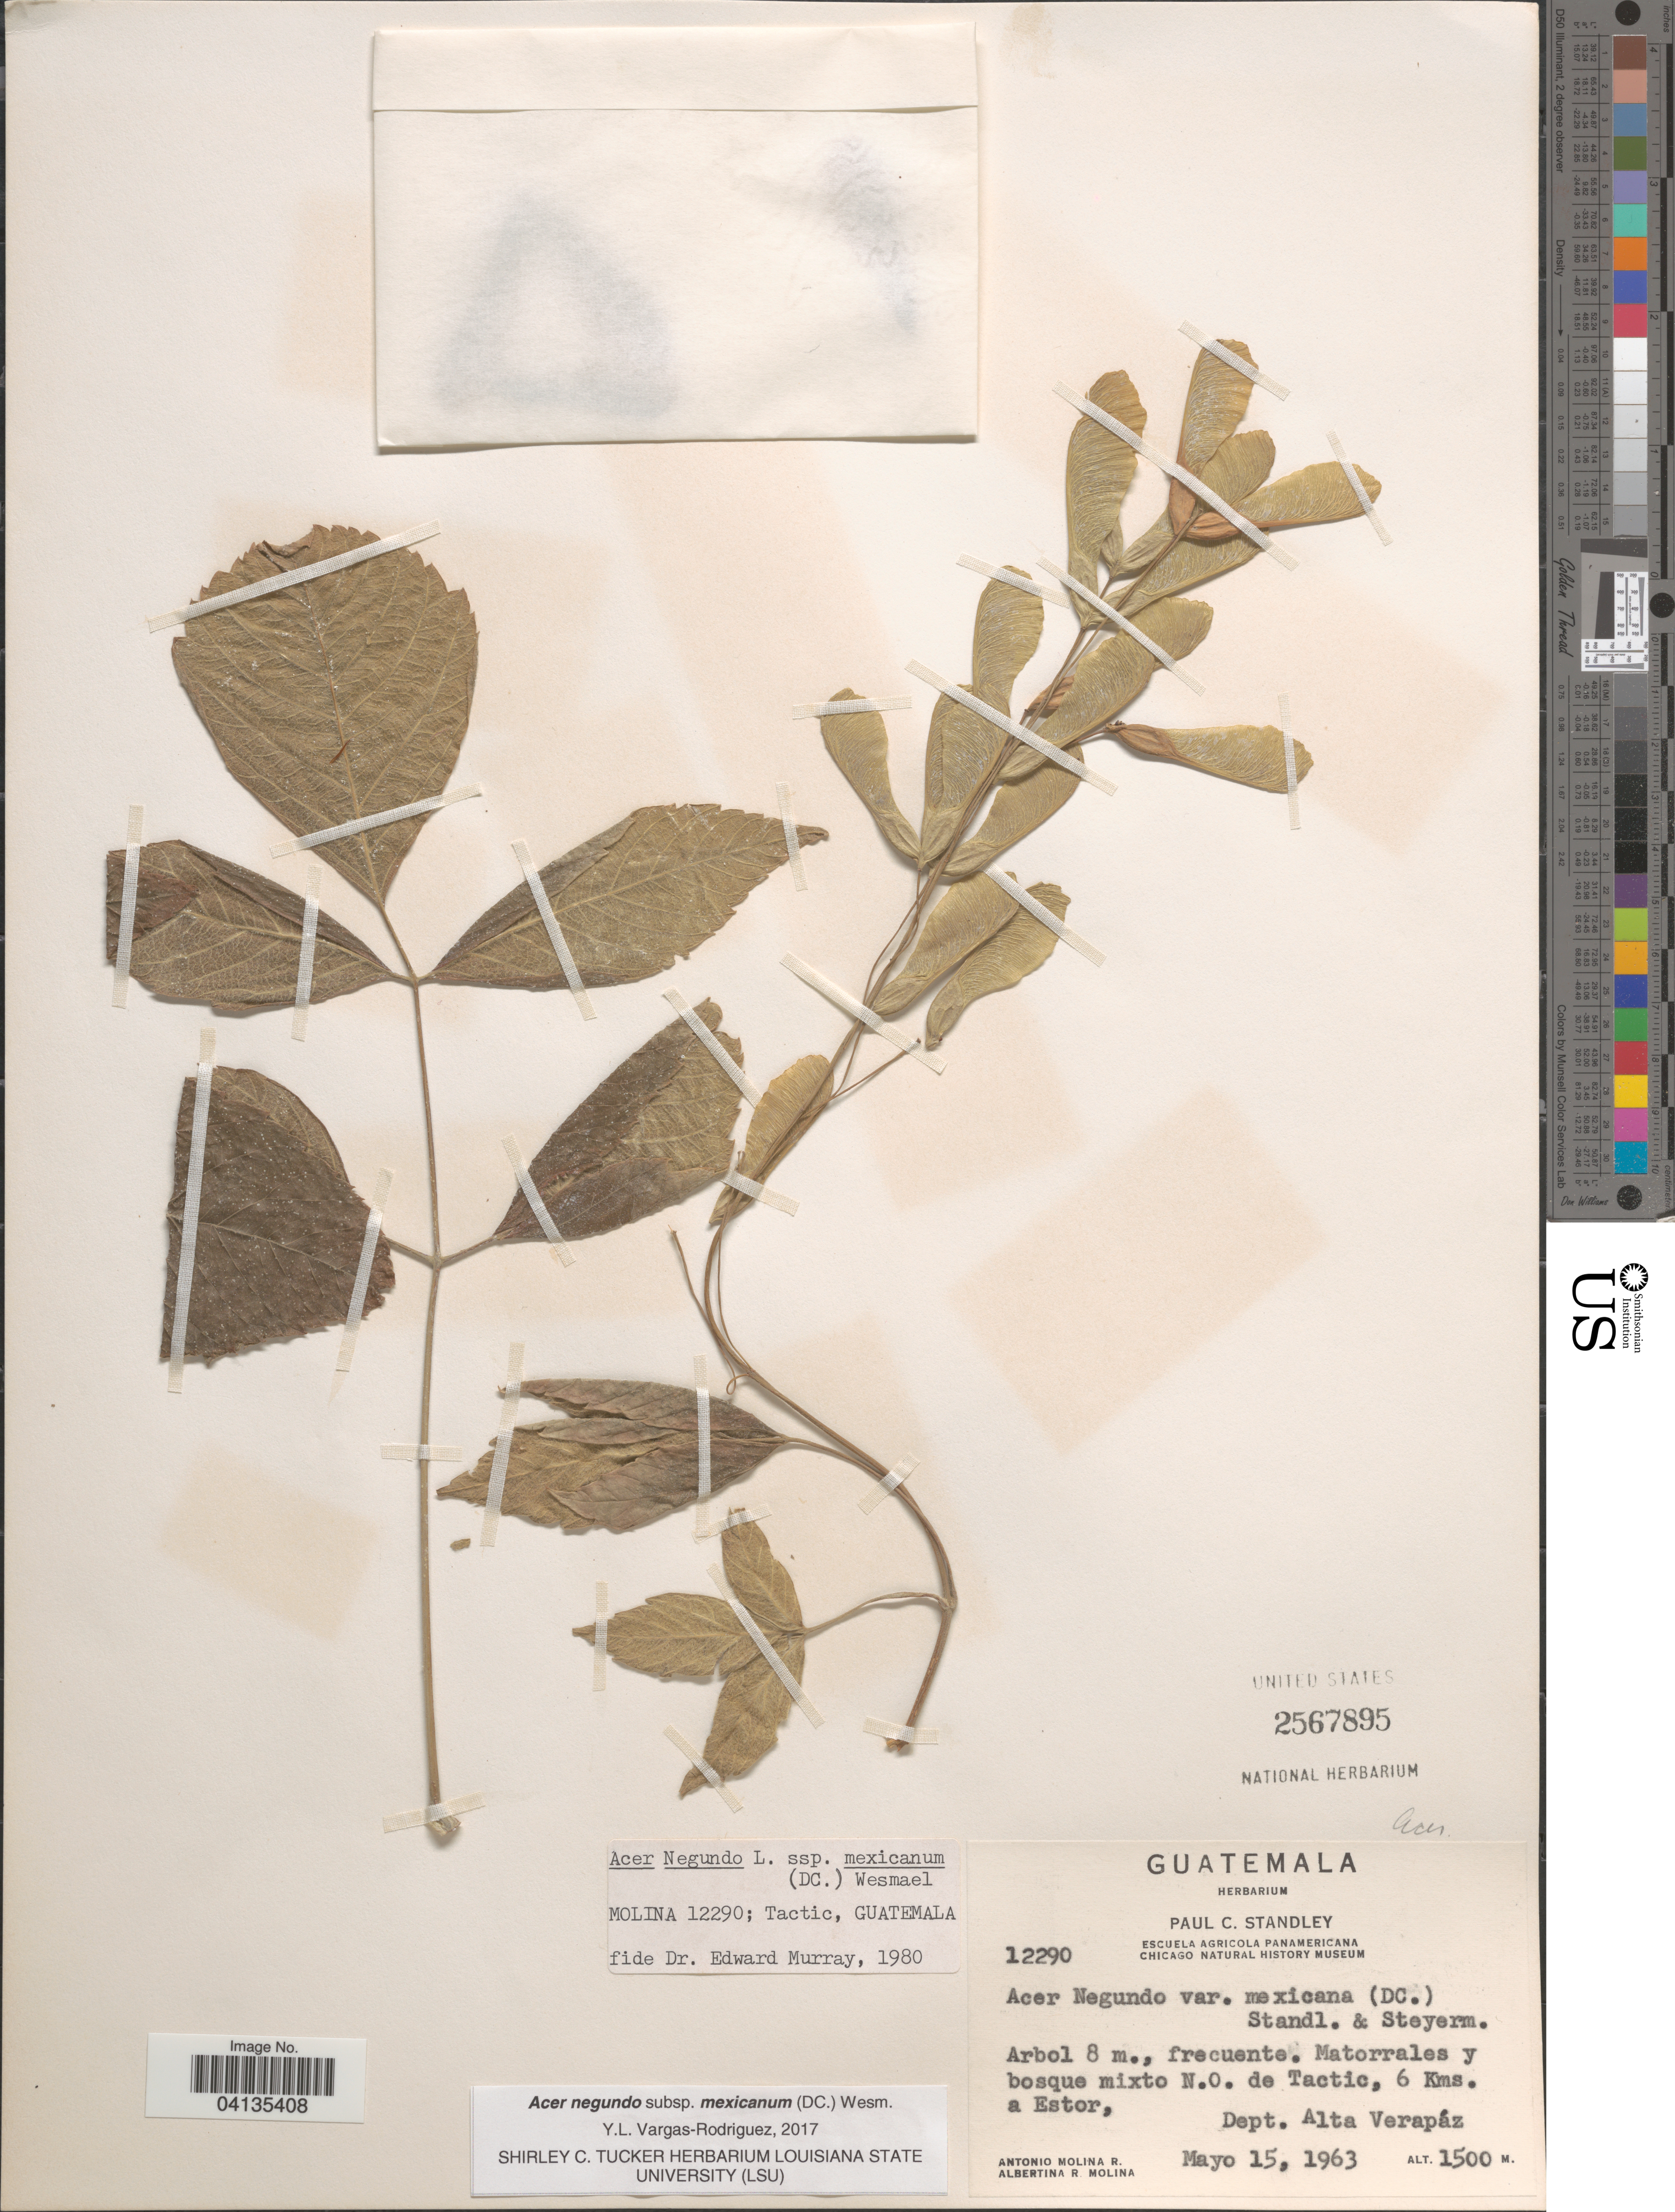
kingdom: Plantae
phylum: Tracheophyta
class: Magnoliopsida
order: Sapindales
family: Sapindaceae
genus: Acer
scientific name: Acer negundo subsp. mexicanum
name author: (DC.) Wesm.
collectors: A. Molina R. & A. R. Molina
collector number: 12290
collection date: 1963-05-15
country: Guatemala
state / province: Alta Verapaz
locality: N.O. de Tactic, 6 Kms. a Estor, Dept. Alta Verapáz.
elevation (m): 1500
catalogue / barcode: US 2567895